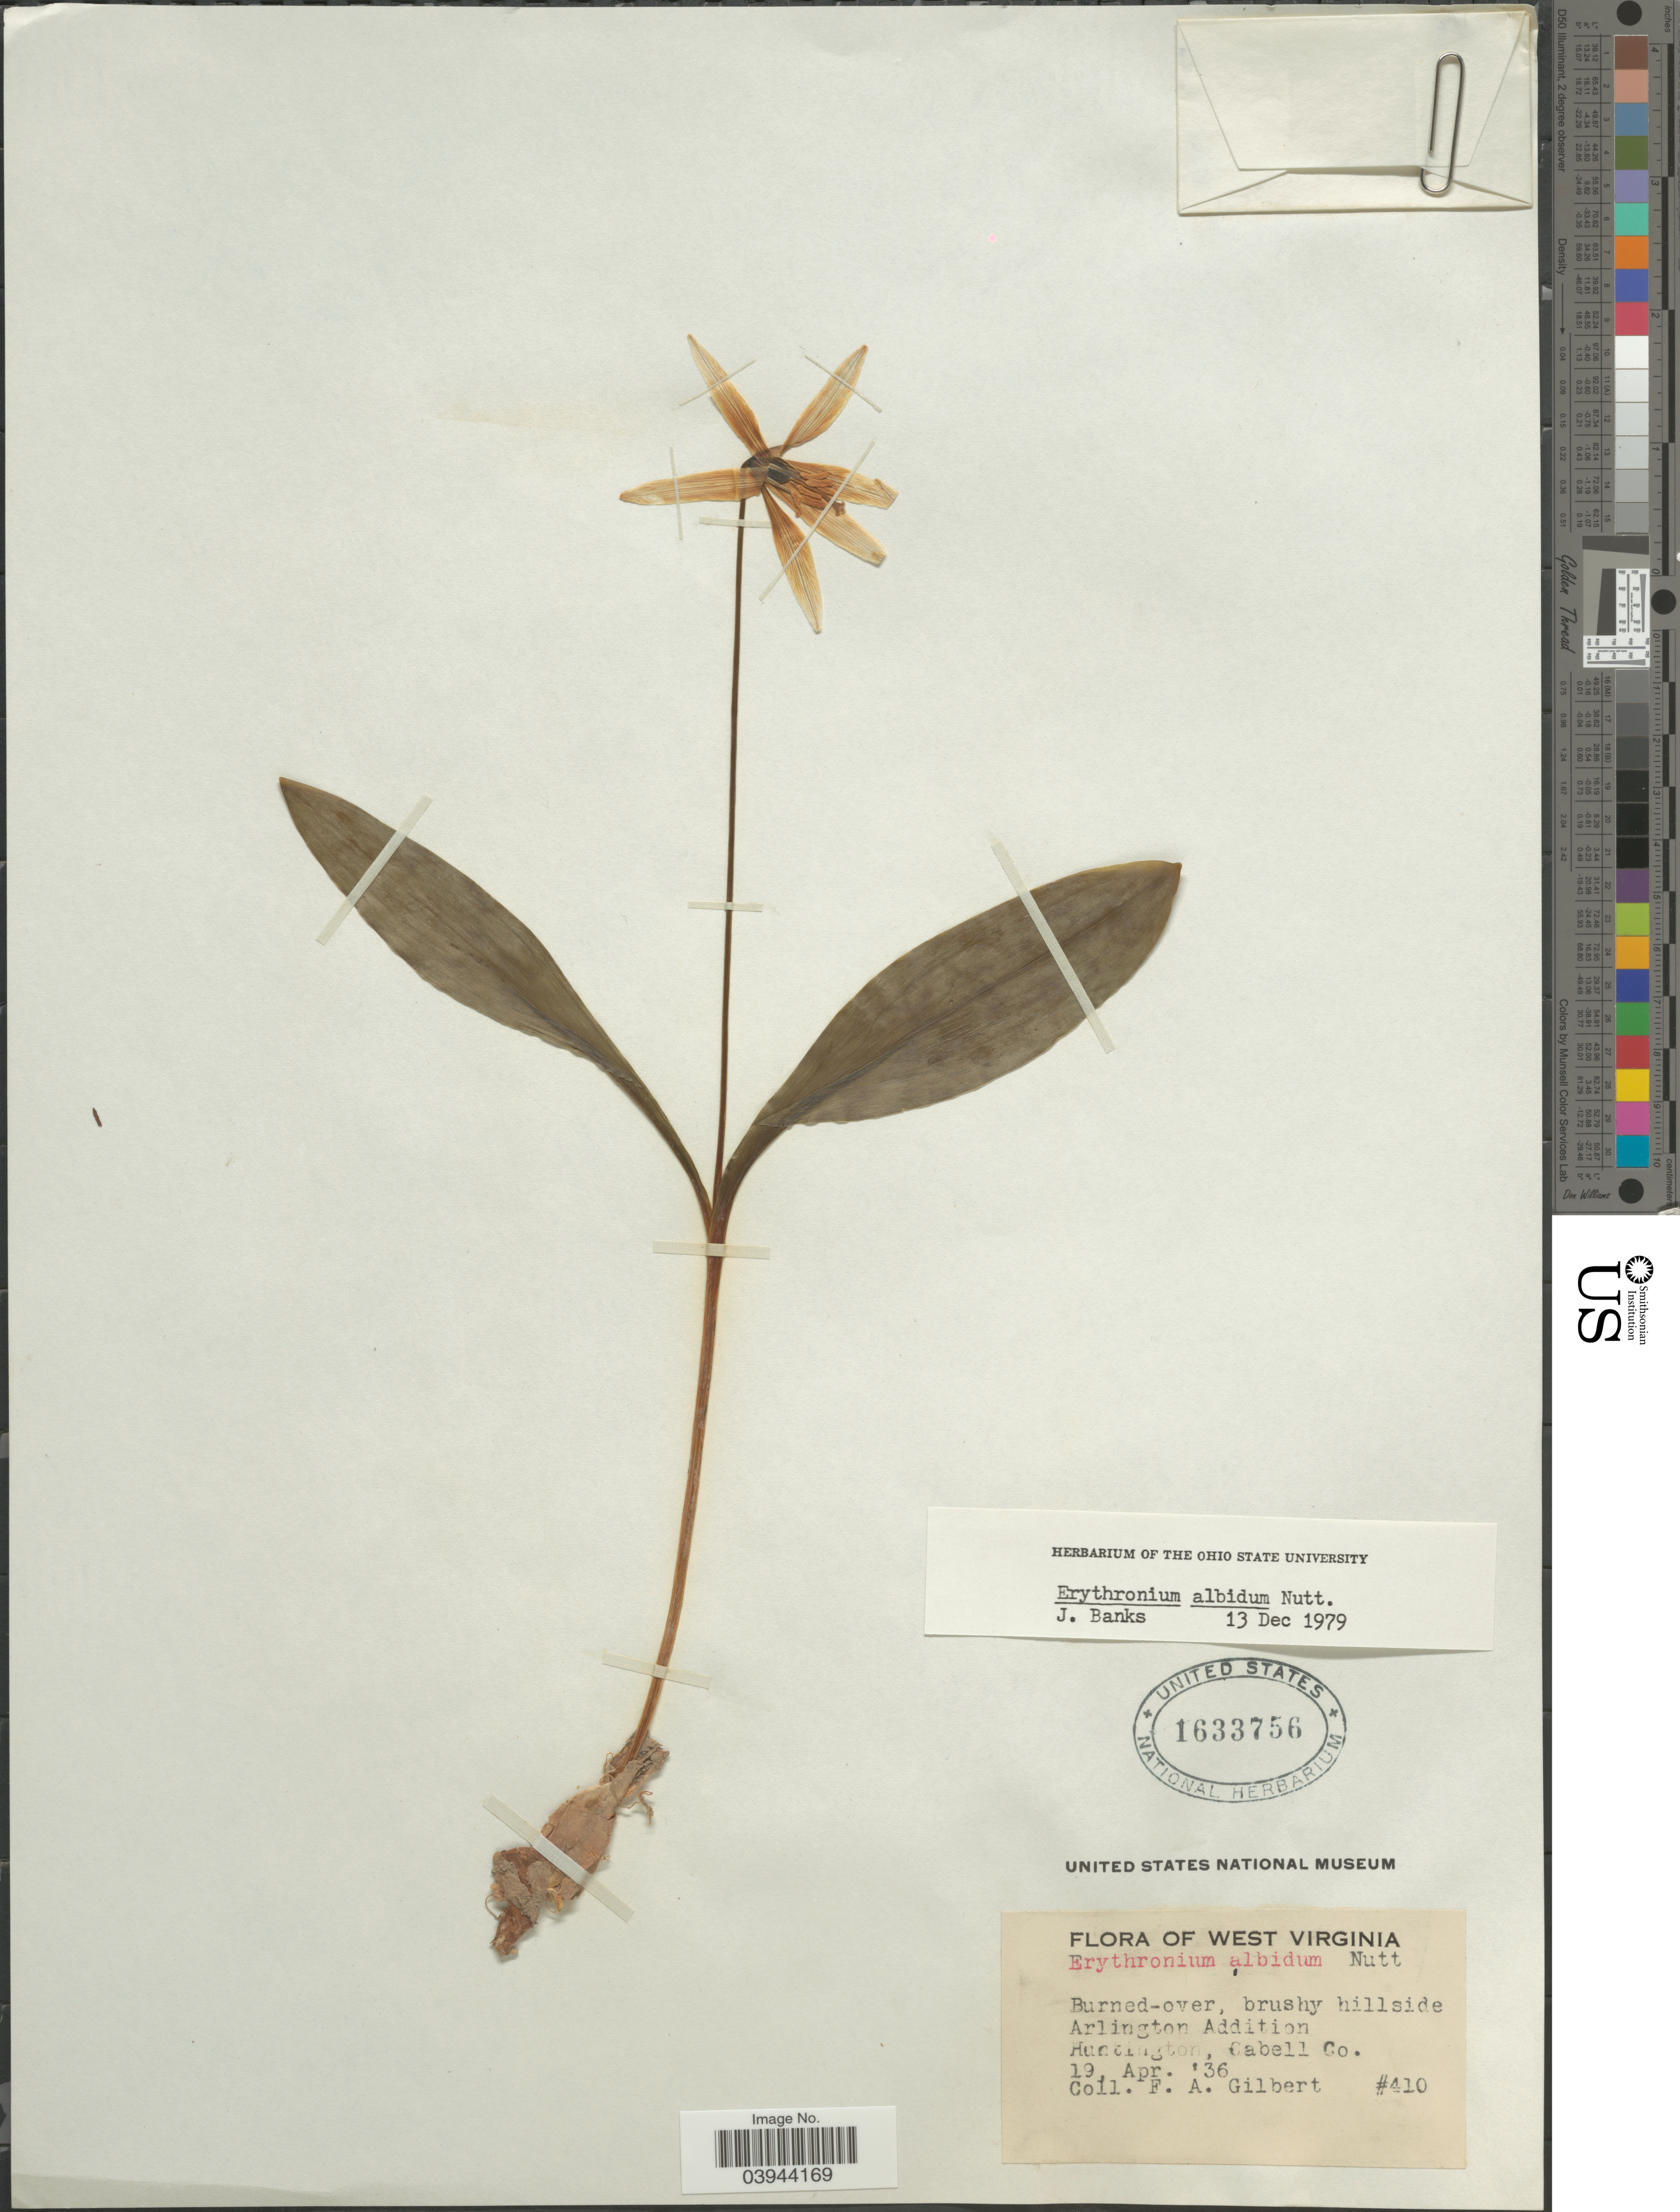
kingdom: Plantae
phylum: Tracheophyta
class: Liliopsida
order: Liliales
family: Liliaceae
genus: Erythronium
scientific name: Erythronium albidum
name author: Nutt.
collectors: F. A. Gilbert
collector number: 410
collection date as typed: Transcribed d/m/y: 19/4/36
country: United States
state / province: West Virginia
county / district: Cabell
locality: Arlington Addition. Huntington, Cabell Co.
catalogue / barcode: US 1633756